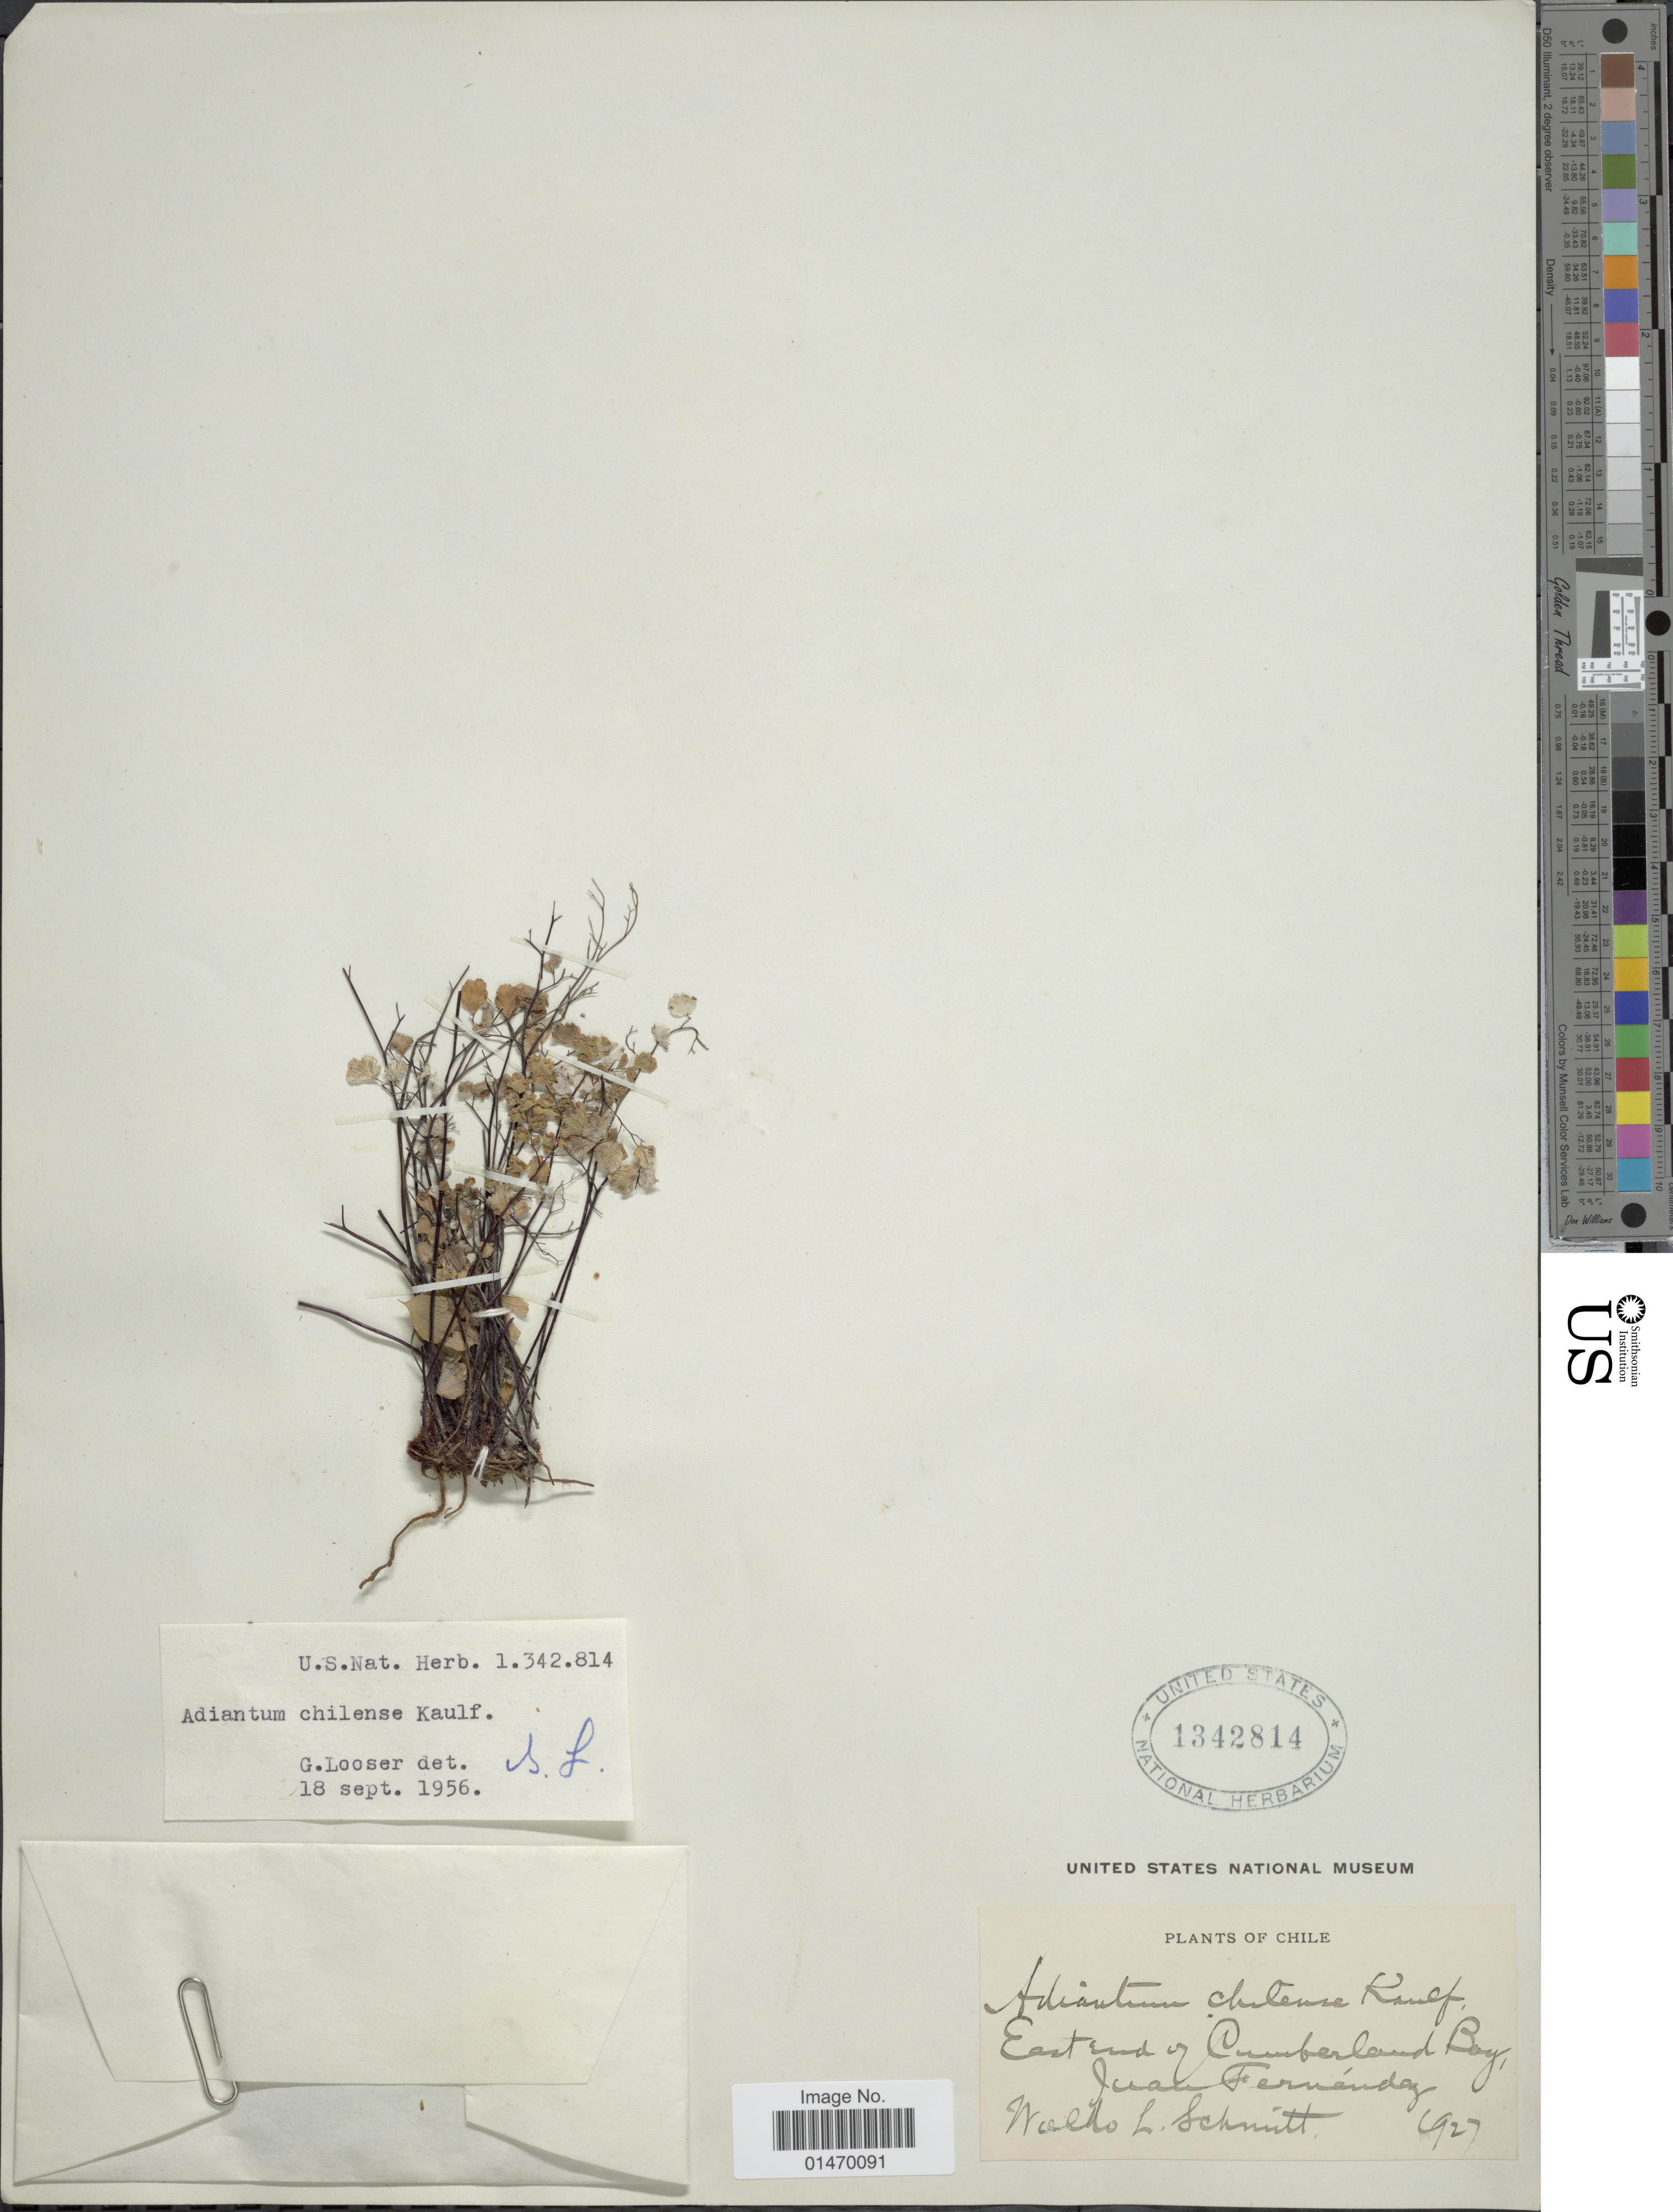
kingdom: Plantae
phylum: Tracheophyta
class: Polypodiopsida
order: Polypodiales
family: Pteridaceae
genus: Adiantum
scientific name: Adiantum chilense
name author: Kaulf.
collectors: W. L. Schmitt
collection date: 1927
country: Chile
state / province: Valparaíso (V)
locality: Eastern of Puuberand Bay, Juan Fernandez.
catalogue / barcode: US 1342814